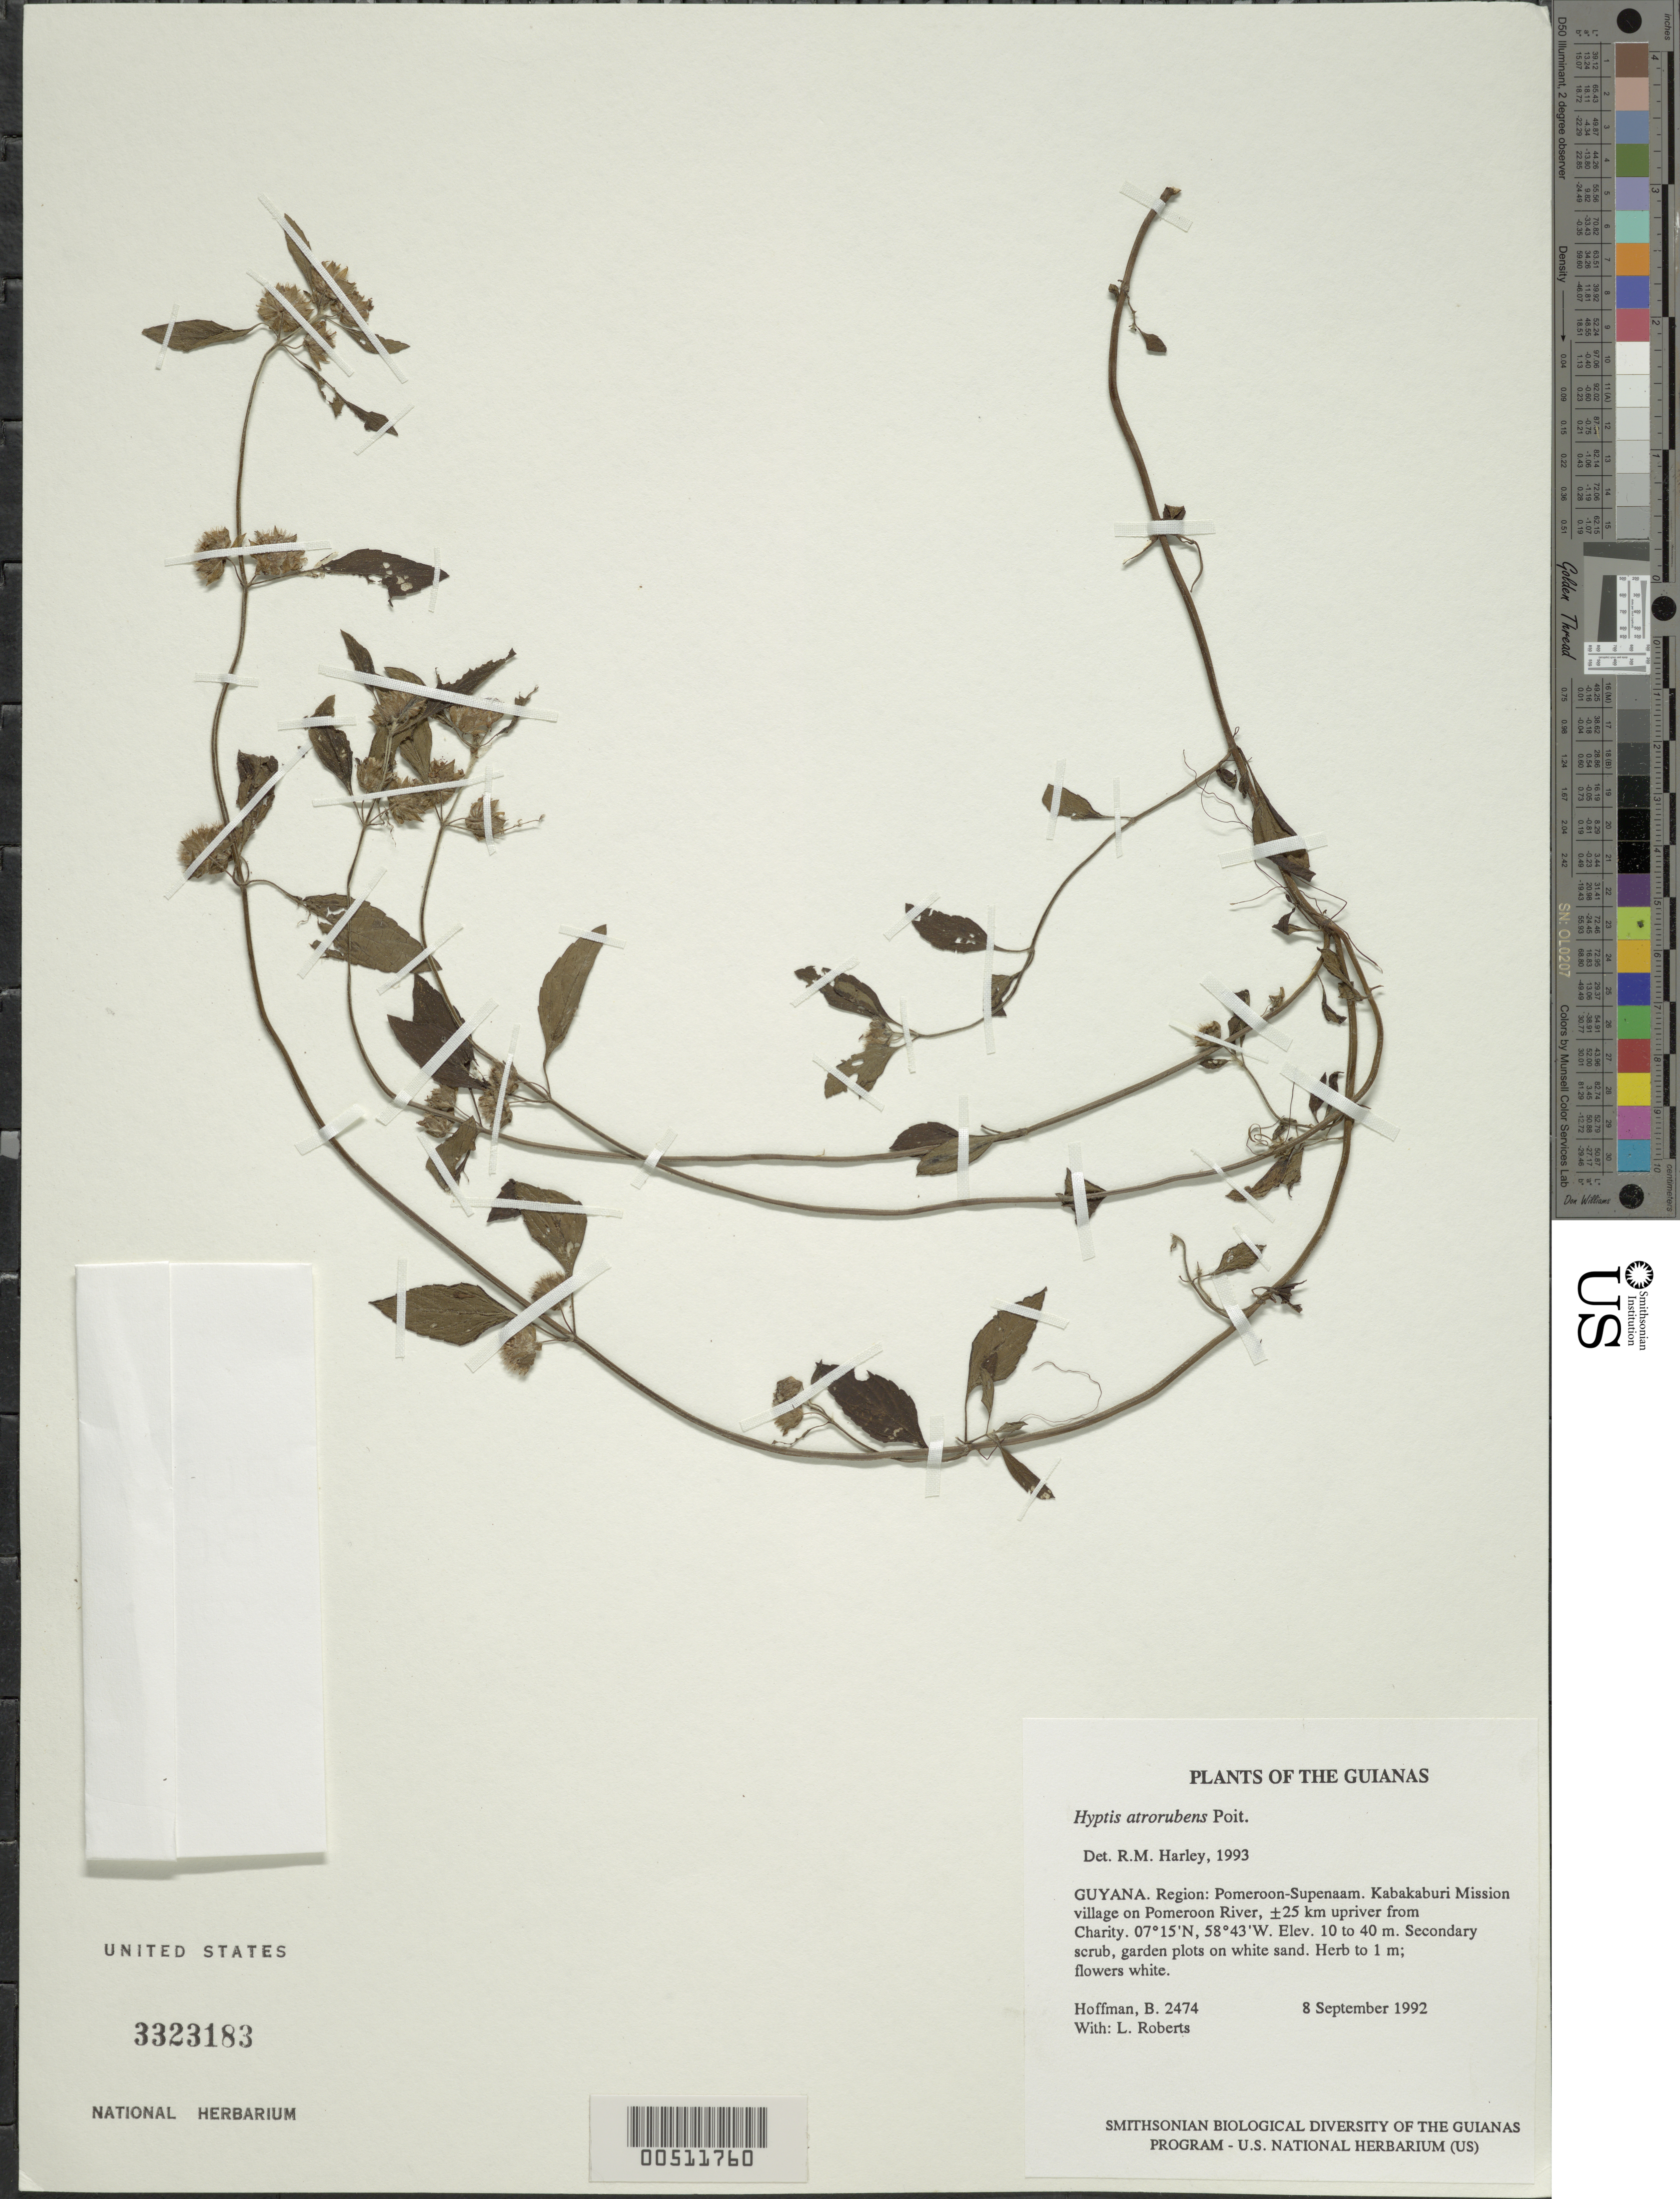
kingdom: Plantae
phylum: Tracheophyta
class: Magnoliopsida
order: Lamiales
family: Lamiaceae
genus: Hyptis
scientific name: Hyptis atrorubens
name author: Poit.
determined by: Harley, R. M.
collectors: B. Hoffman & L. Roberts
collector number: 2474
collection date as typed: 8 September 1992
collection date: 1992-09-08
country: Guyana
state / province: Pomeroon-Supenaam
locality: Kabakaburi Mission village on Pomeroon River, ±25 km upriver from Charity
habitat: Secondary scrub, garden plots on white sand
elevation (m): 10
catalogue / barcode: US 3323183